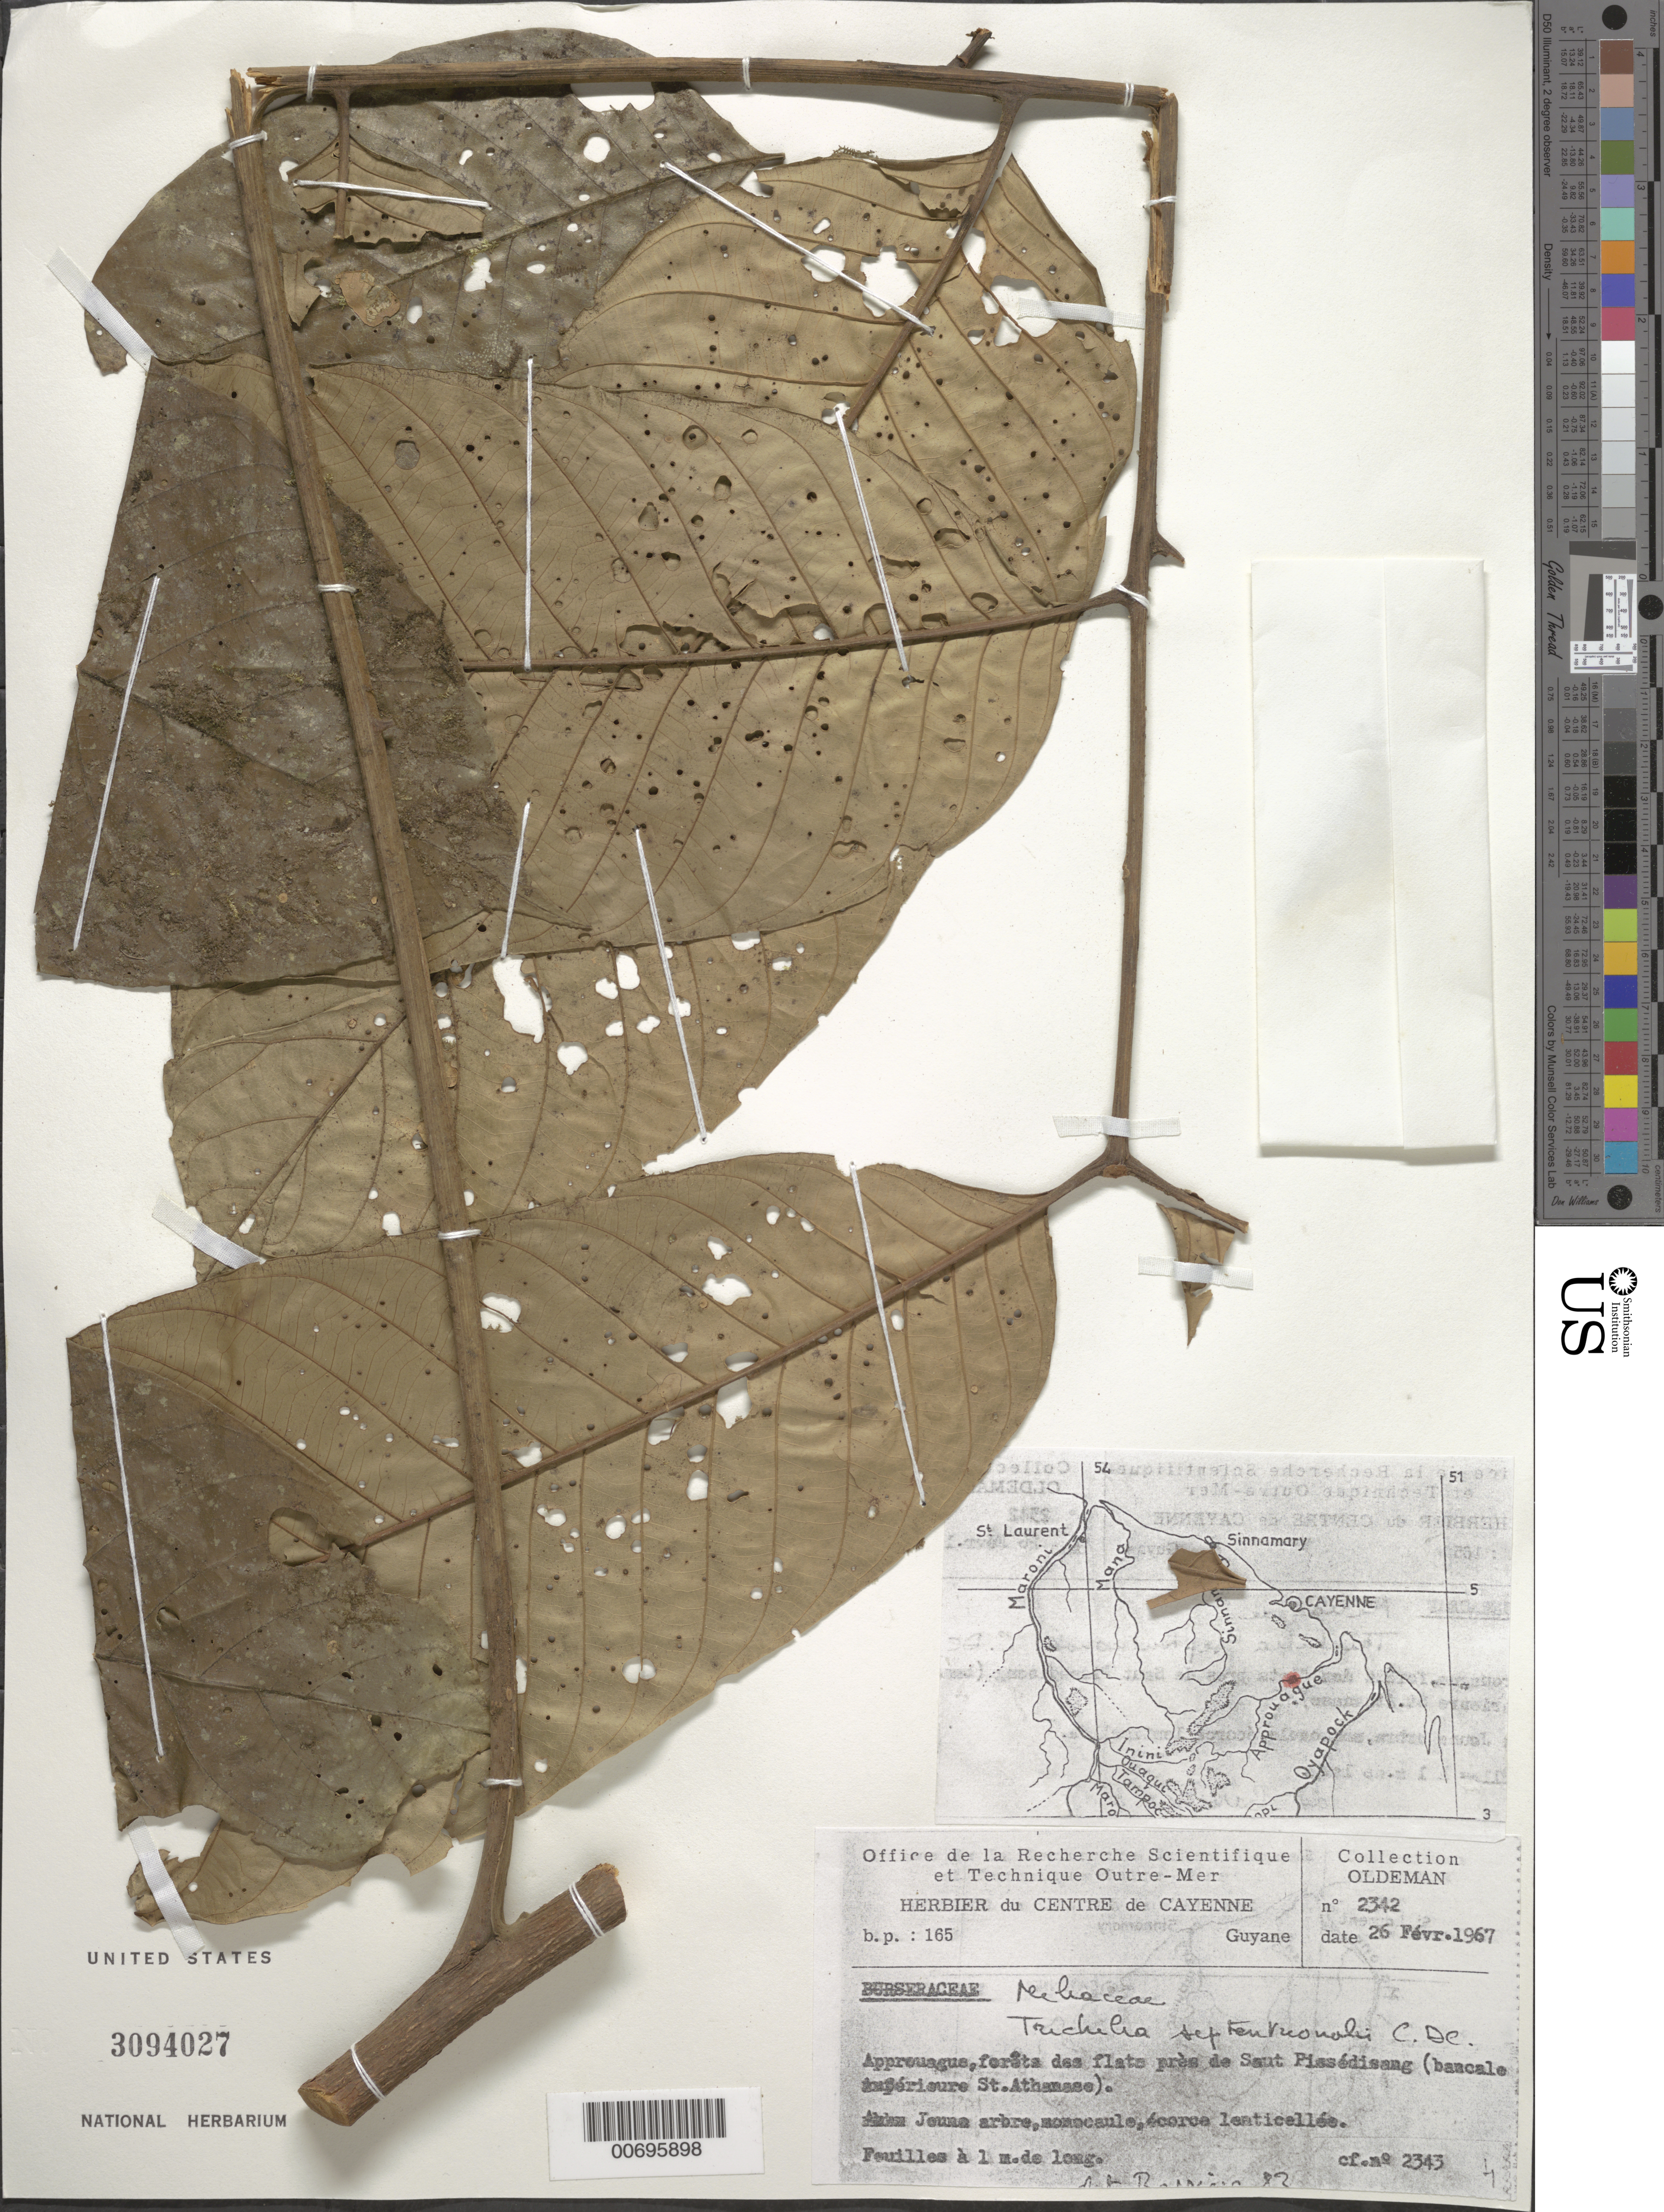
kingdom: Plantae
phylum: Tracheophyta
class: Magnoliopsida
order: Sapindales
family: Meliaceae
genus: Trichilia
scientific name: Trichilia septentrionalis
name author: C. DC.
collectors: R. Oldeman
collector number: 2342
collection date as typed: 26-Feb-67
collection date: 1967-02-26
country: French Guiana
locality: Approuague, des flats pres de Saut Pissédisang (bancale inferieure de St. Athanase)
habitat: Forêt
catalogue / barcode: US 3094027